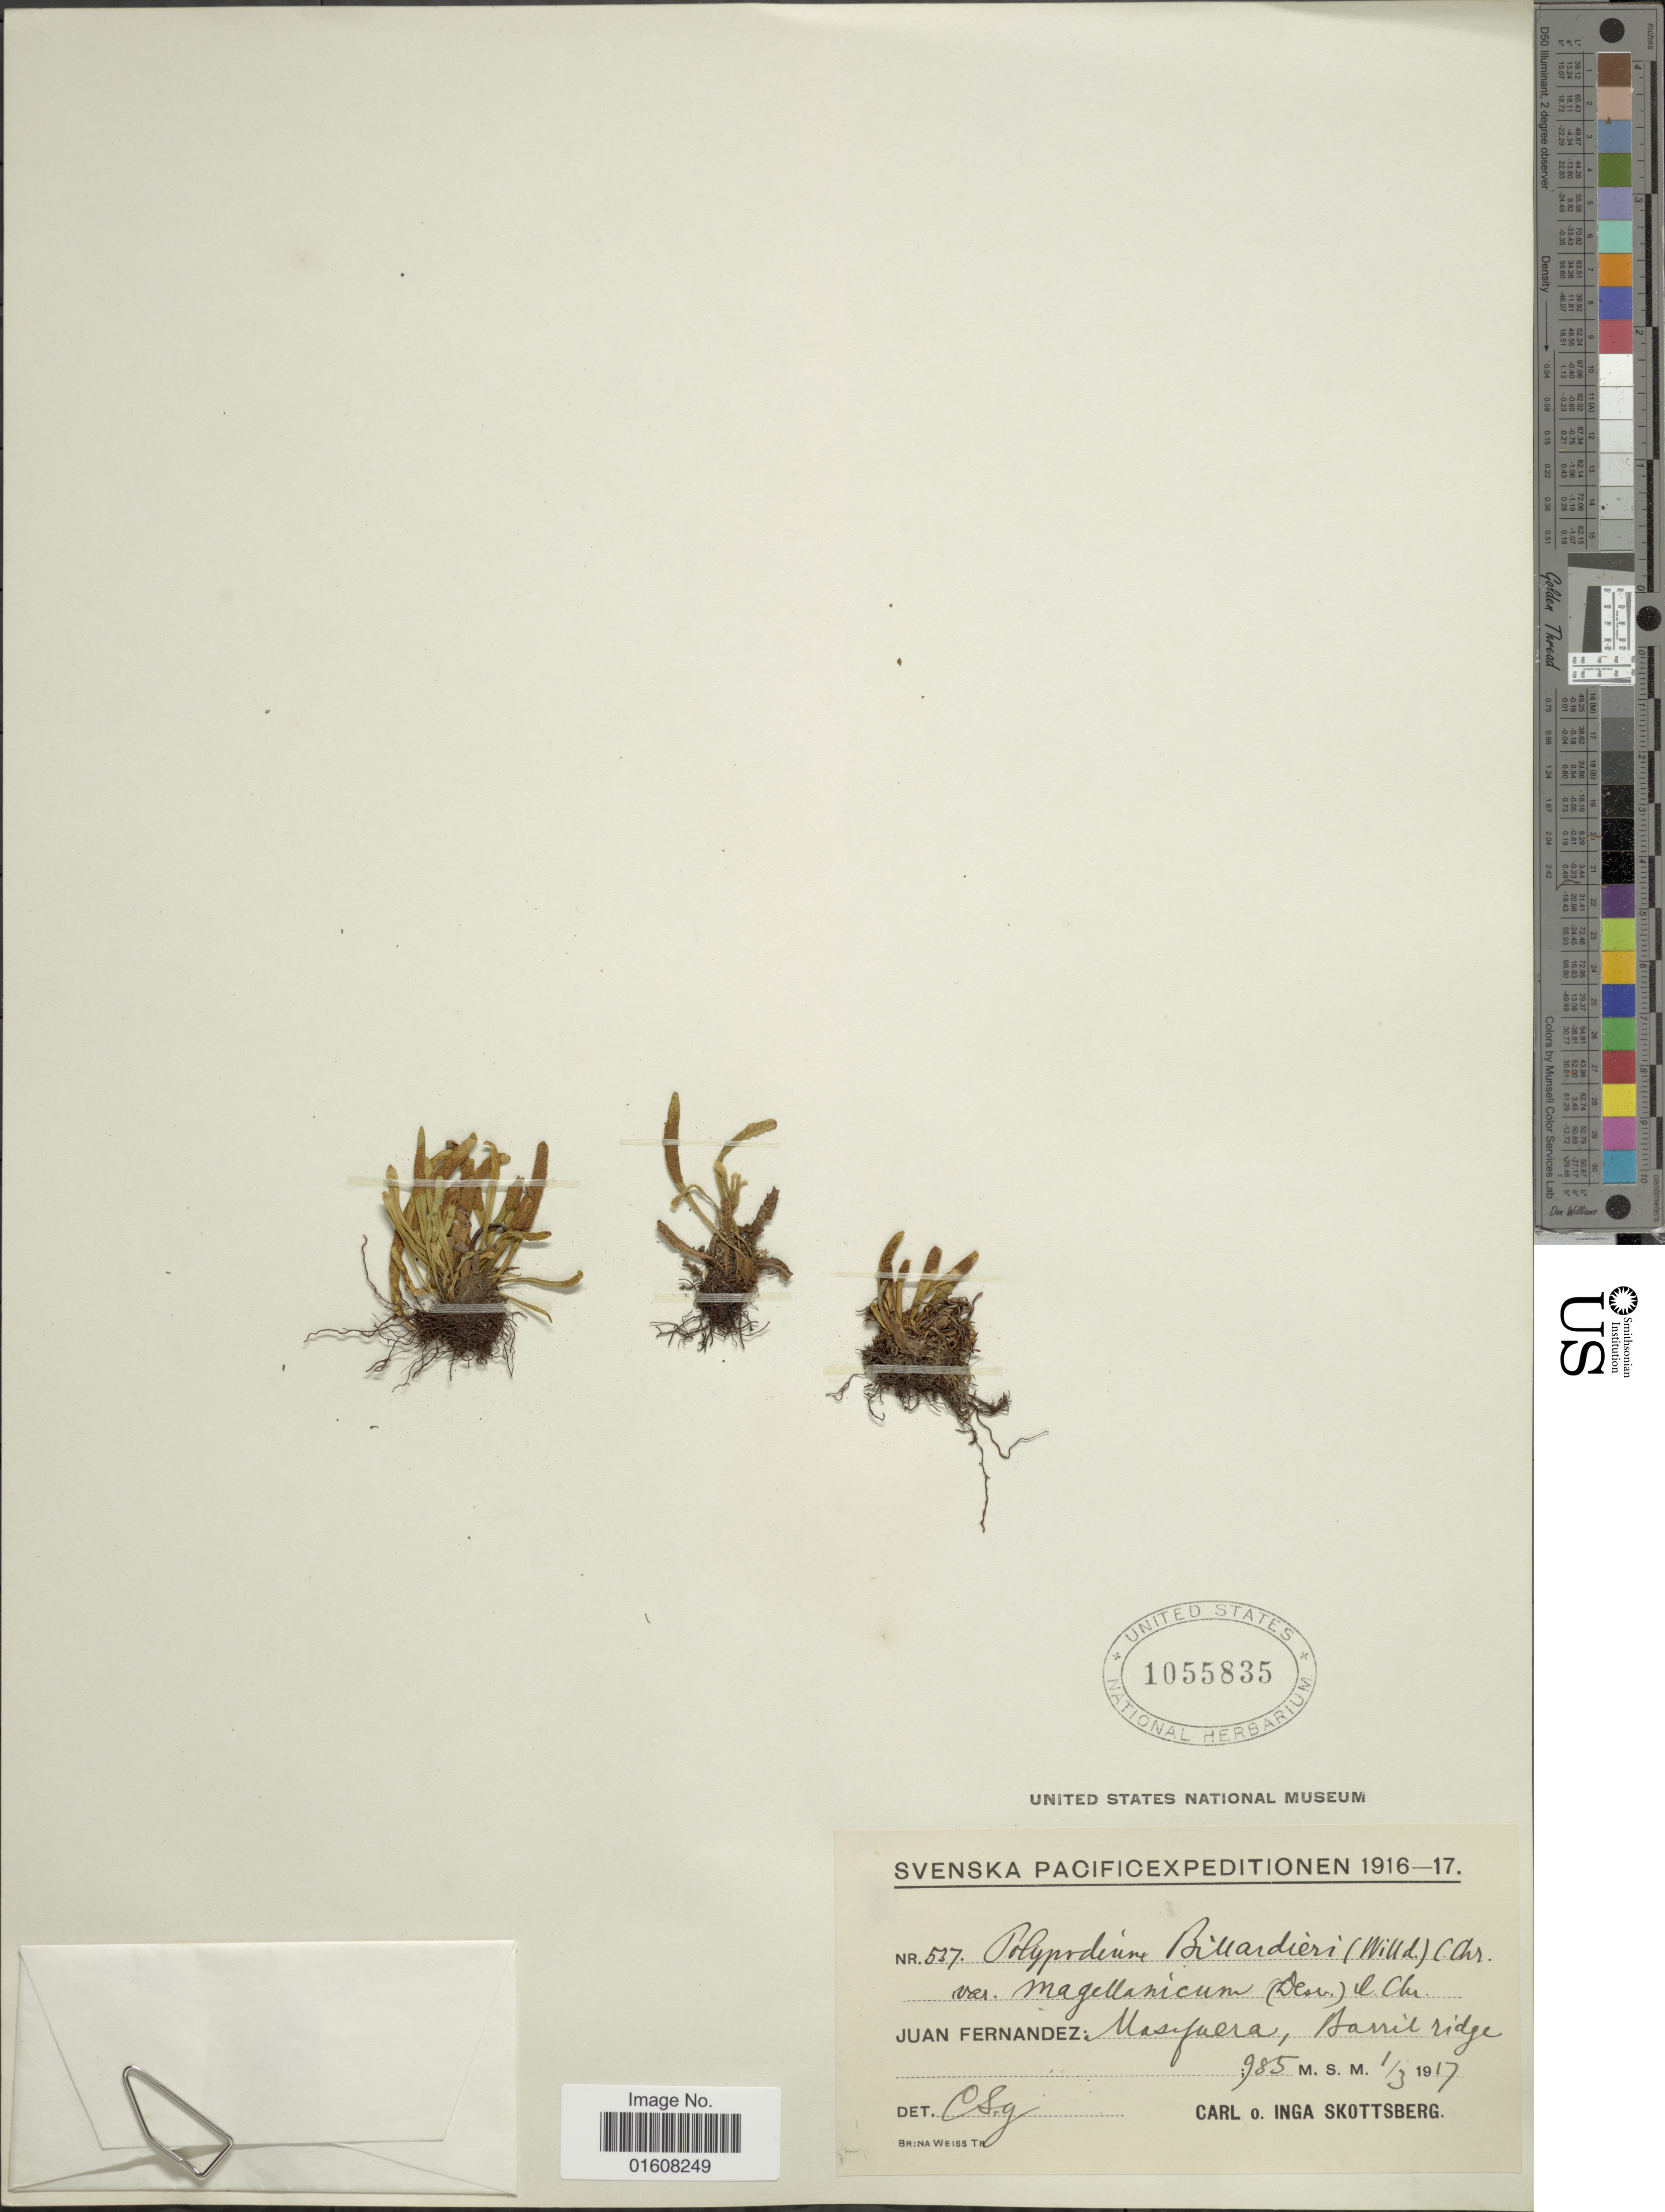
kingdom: Plantae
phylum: Tracheophyta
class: Polypodiopsida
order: Polypodiales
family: Polypodiaceae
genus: Grammitis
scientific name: Grammitis poeppigiana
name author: (Mett.) Pic. Serm.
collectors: C. Skottsberg & I. Skottsberg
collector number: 537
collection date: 1917-03-01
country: Chile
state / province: Valparaíso (V)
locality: Juan Fernandez: Masafuera, Barril ridge.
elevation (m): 985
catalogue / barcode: US 1055835